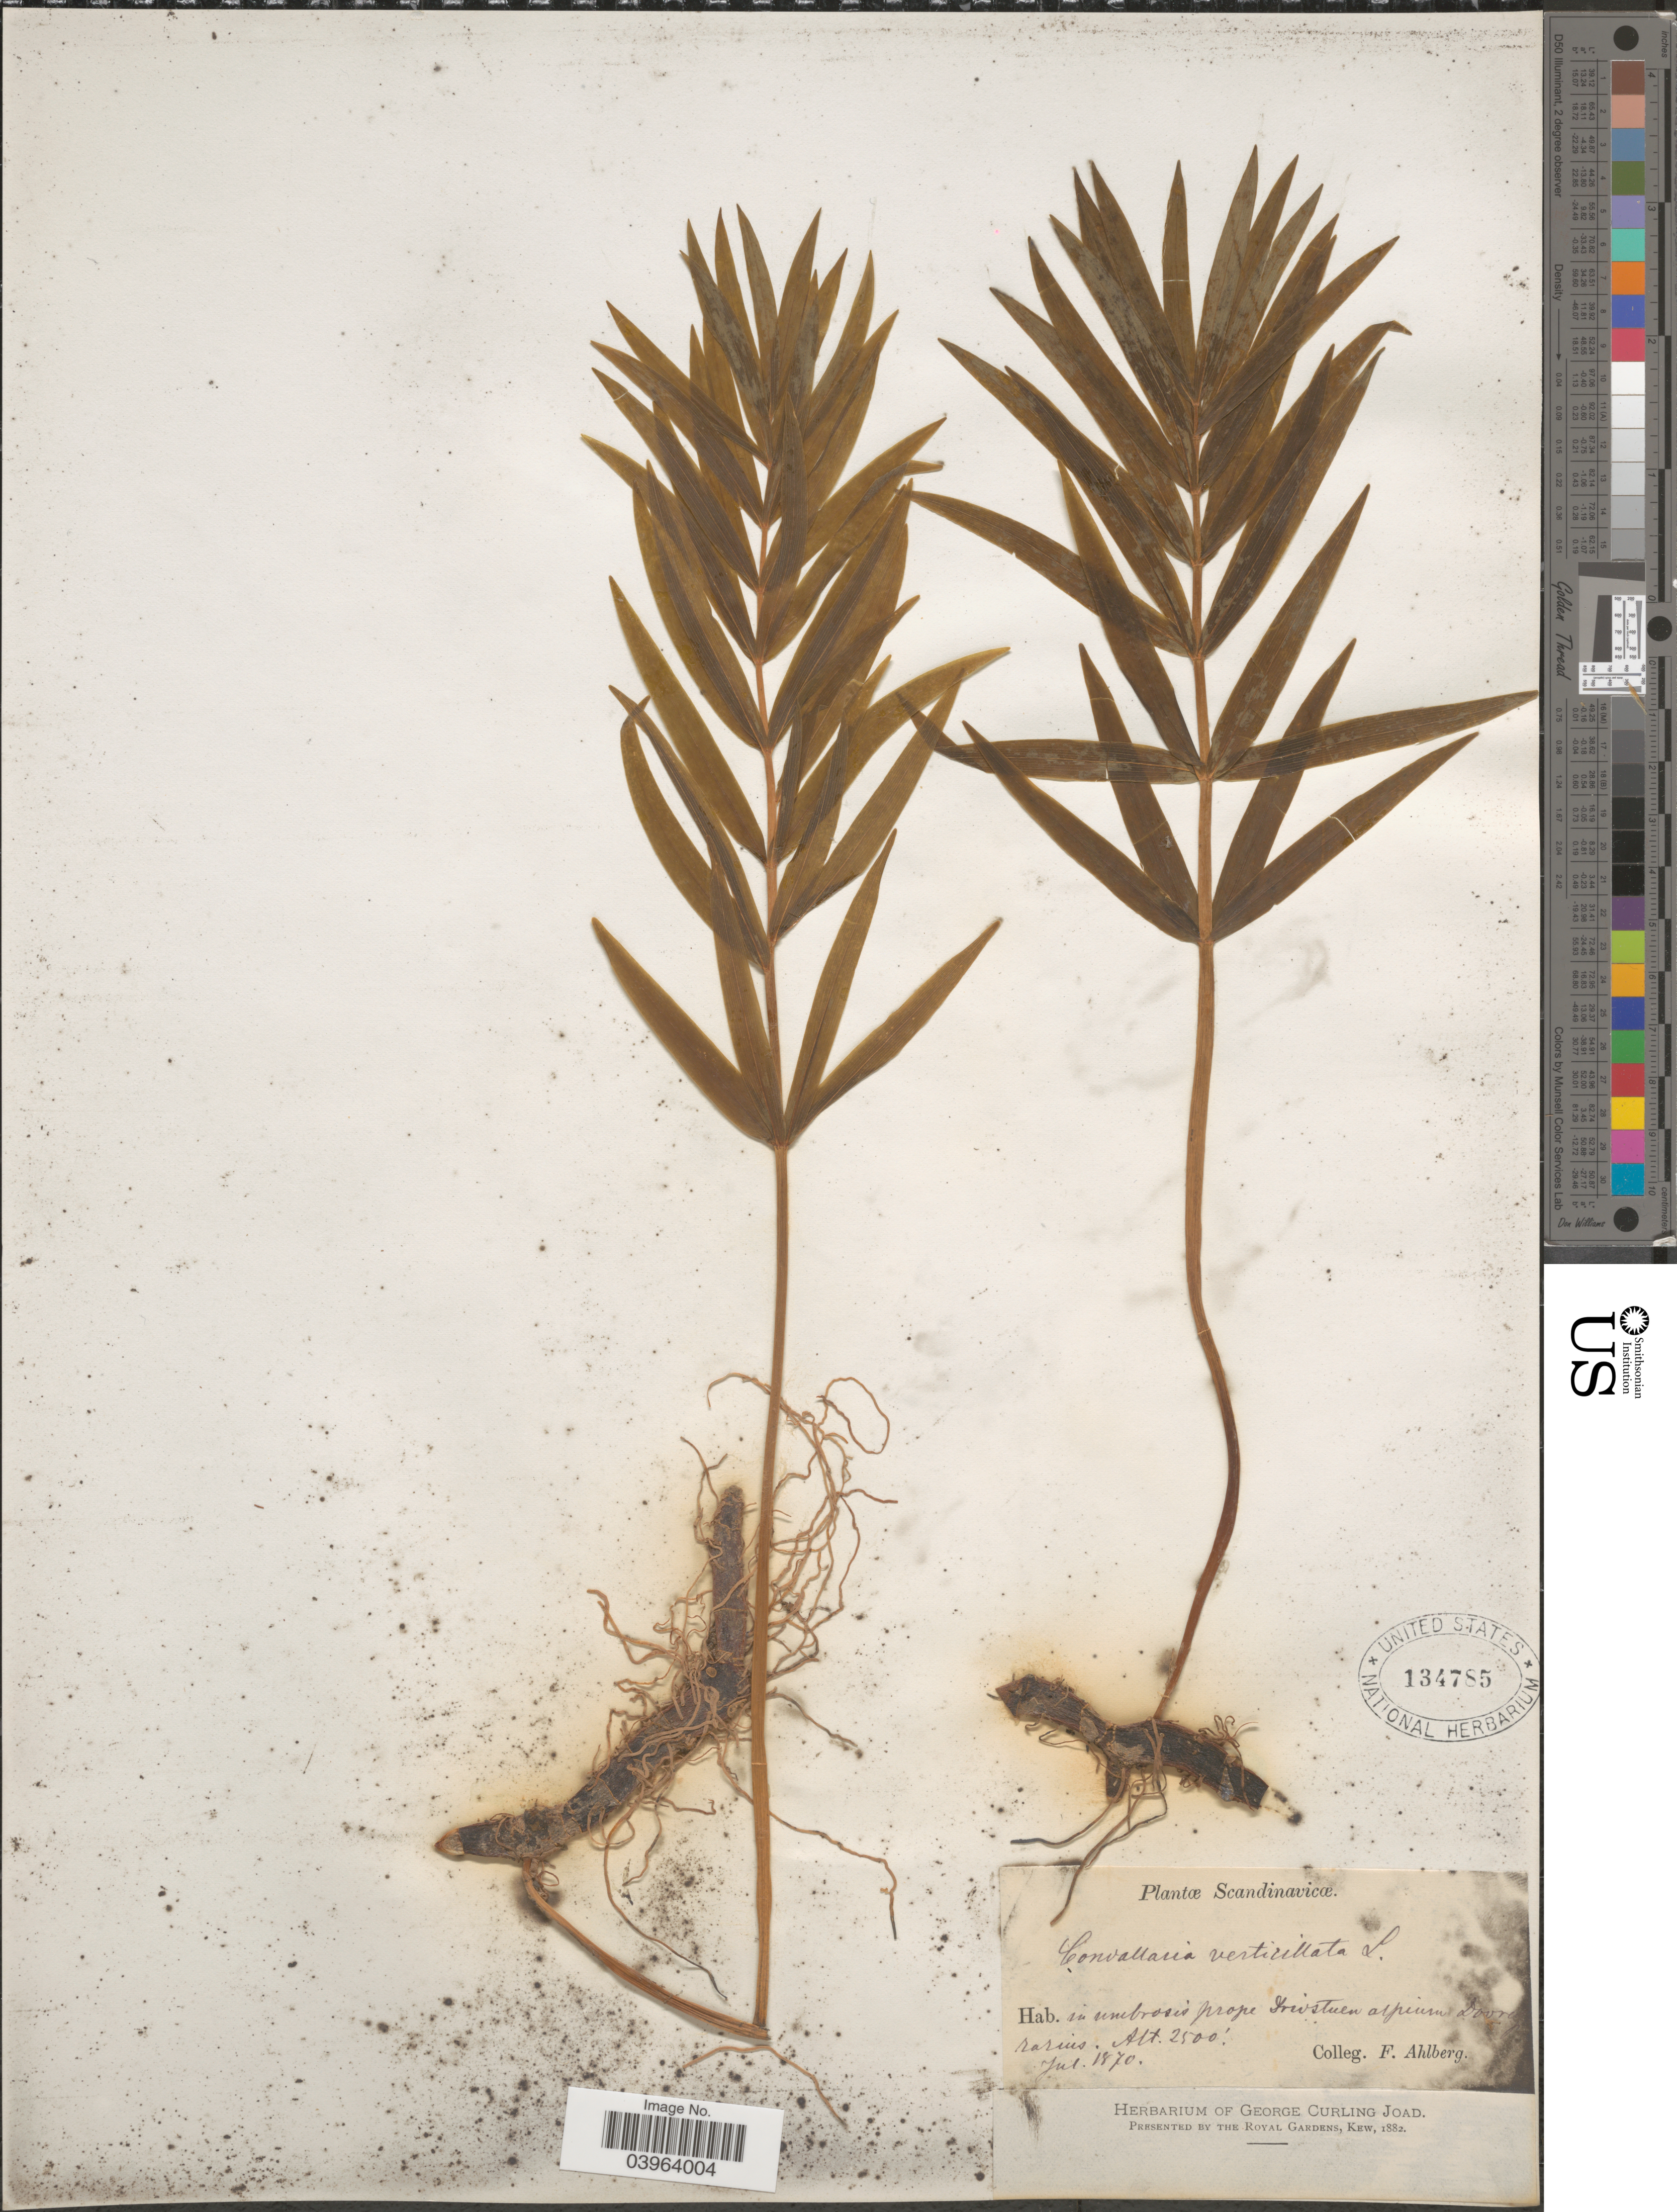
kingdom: Plantae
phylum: Tracheophyta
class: Liliopsida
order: Asparagales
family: Asparagaceae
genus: Polygonatum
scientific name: Polygonatum verticillatum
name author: (L.) All.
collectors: F. Ahlberg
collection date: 1870-07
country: Norway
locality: Scandinavicae. In umbrosis prope Drivstuen alpium Dovrey raruis.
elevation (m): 762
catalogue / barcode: US 134785